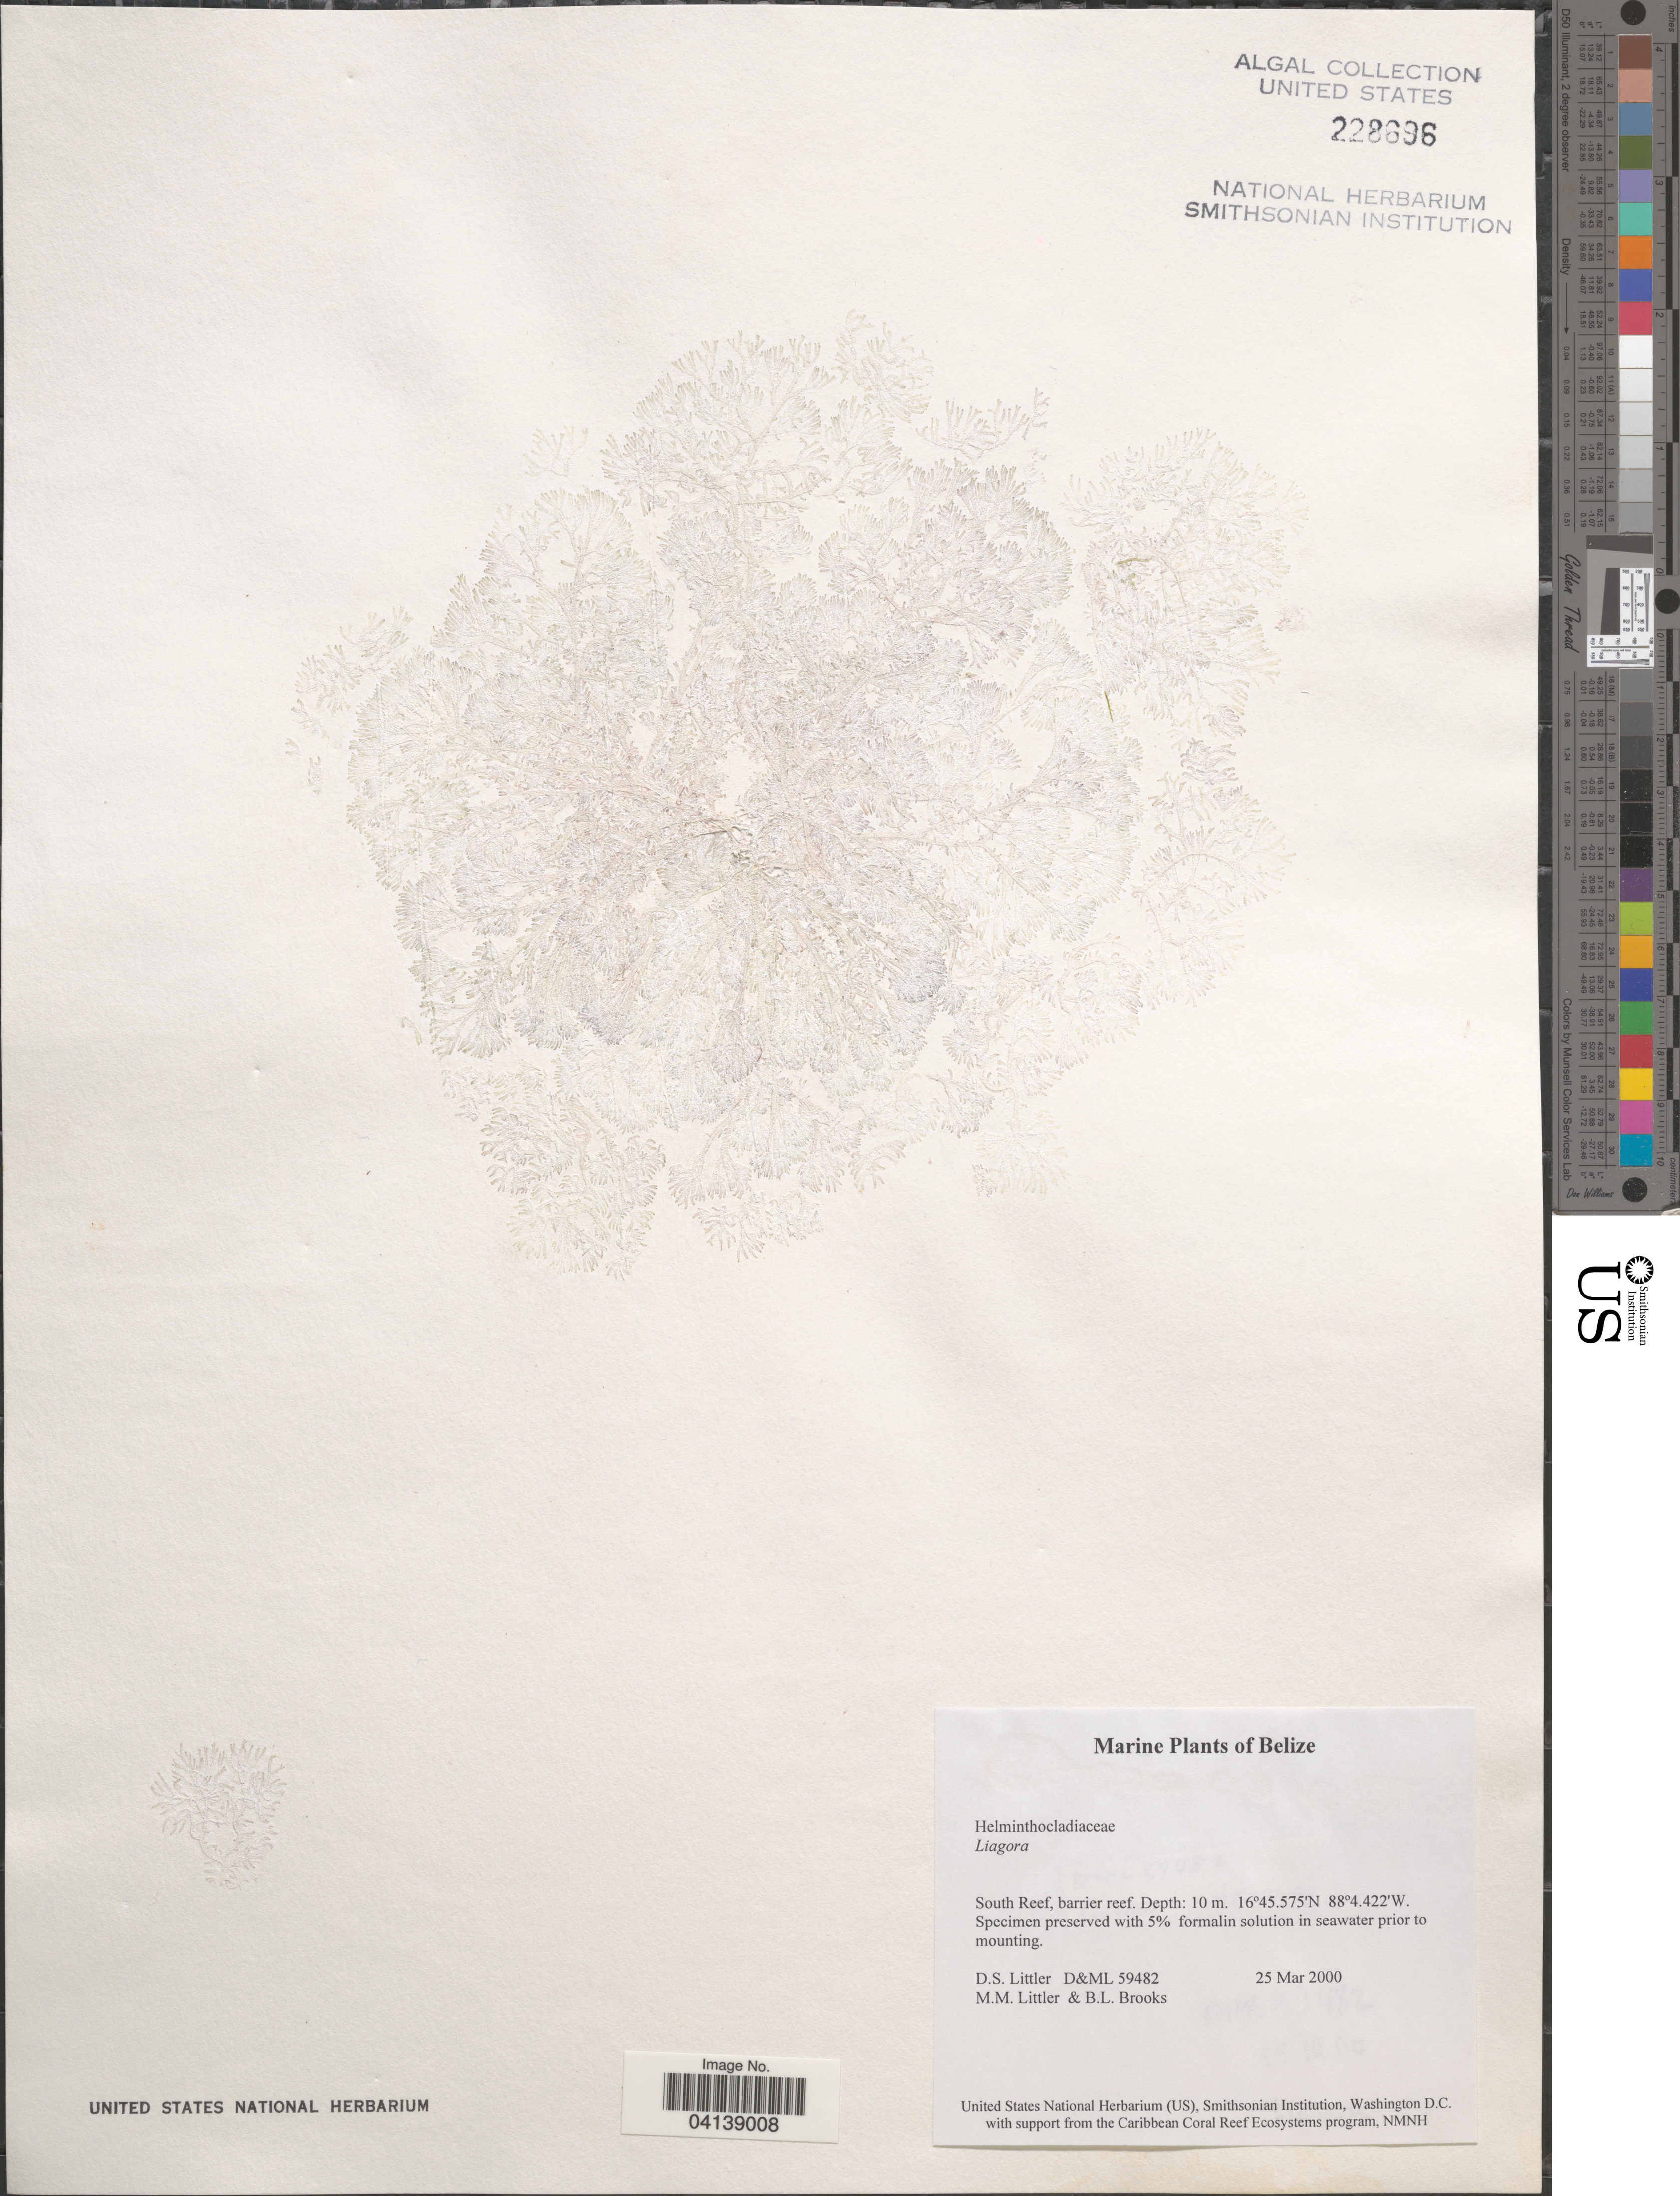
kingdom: Plantae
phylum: Rhodophyta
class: Florideophyceae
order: Nemaliales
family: Liagoraceae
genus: Liagora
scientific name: Liagora sp.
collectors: D. S. Littler & B. Brooks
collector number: D&ML 59482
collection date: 2000-03-25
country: Belize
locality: South Reef, barrier reef.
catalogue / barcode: US 228696